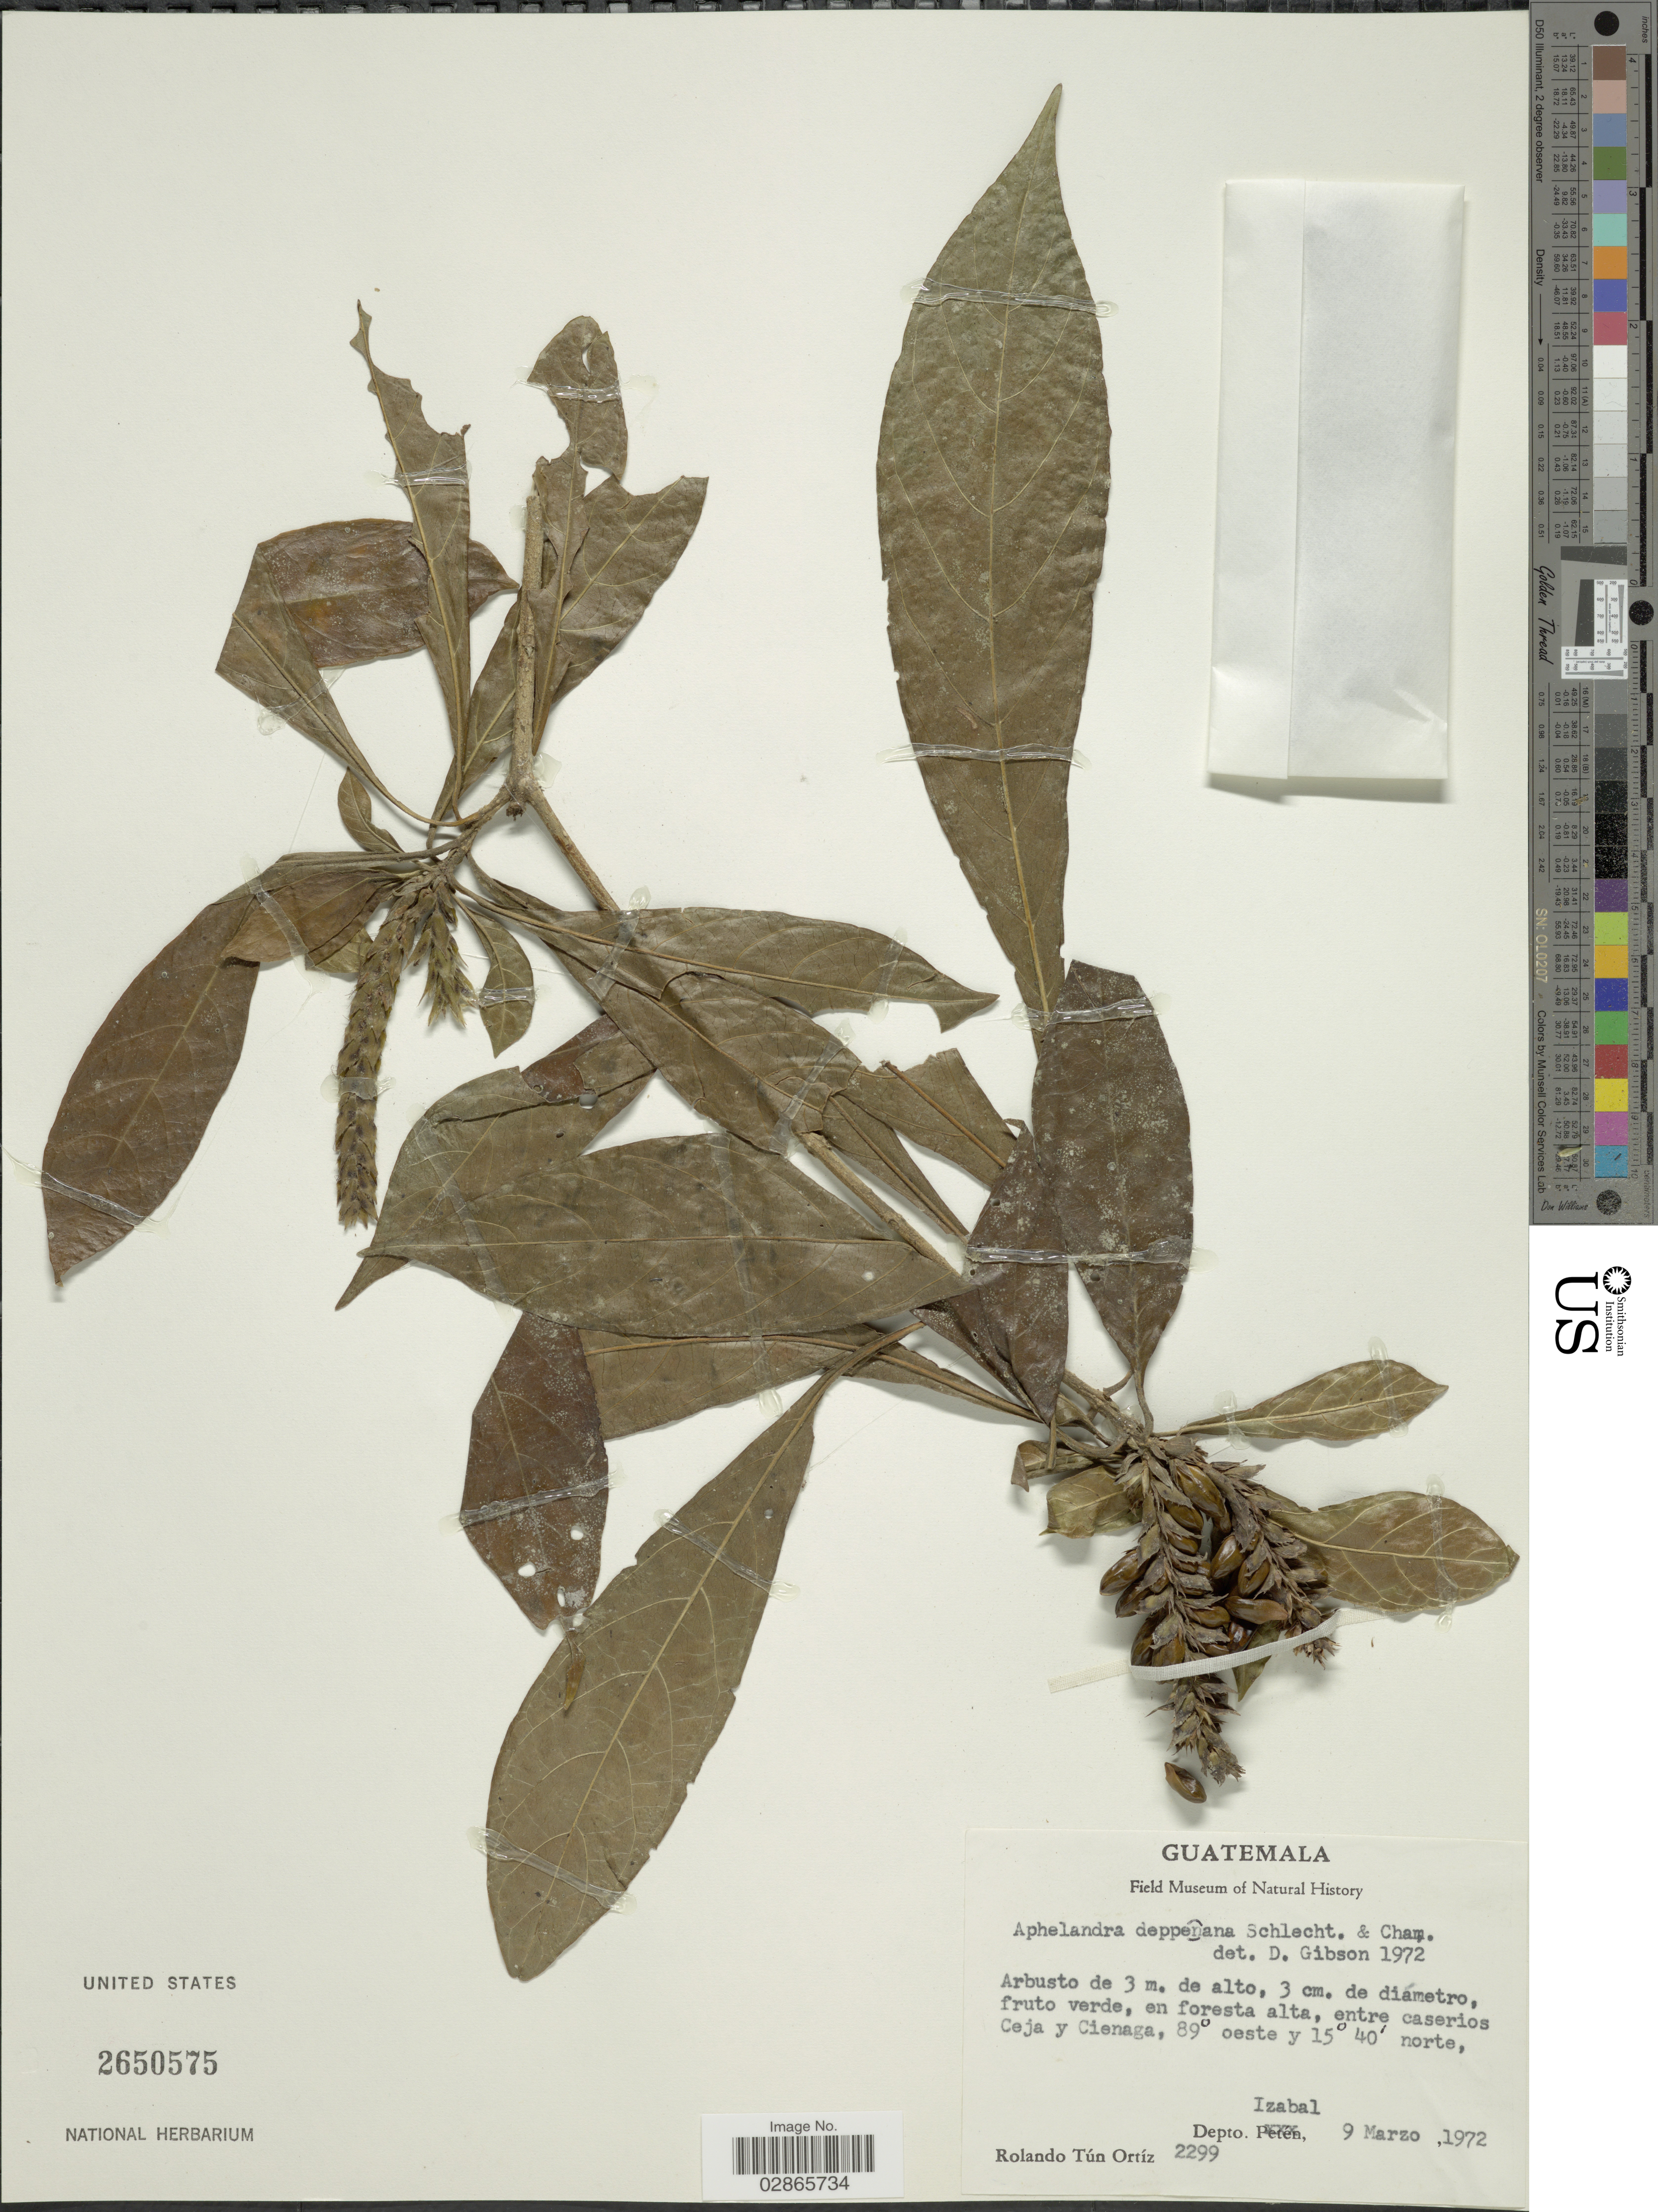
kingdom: Plantae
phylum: Tracheophyta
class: Magnoliopsida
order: Lamiales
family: Acanthaceae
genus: Aphelandra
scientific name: Aphelandra deppeana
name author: Schltdl. & Cham.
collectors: R. Ortiz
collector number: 2299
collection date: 1972-03-09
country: Guatemala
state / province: Izabal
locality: Entre caserios Ceja y Cienaga. Depto. Izabal.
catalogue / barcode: US 2650575